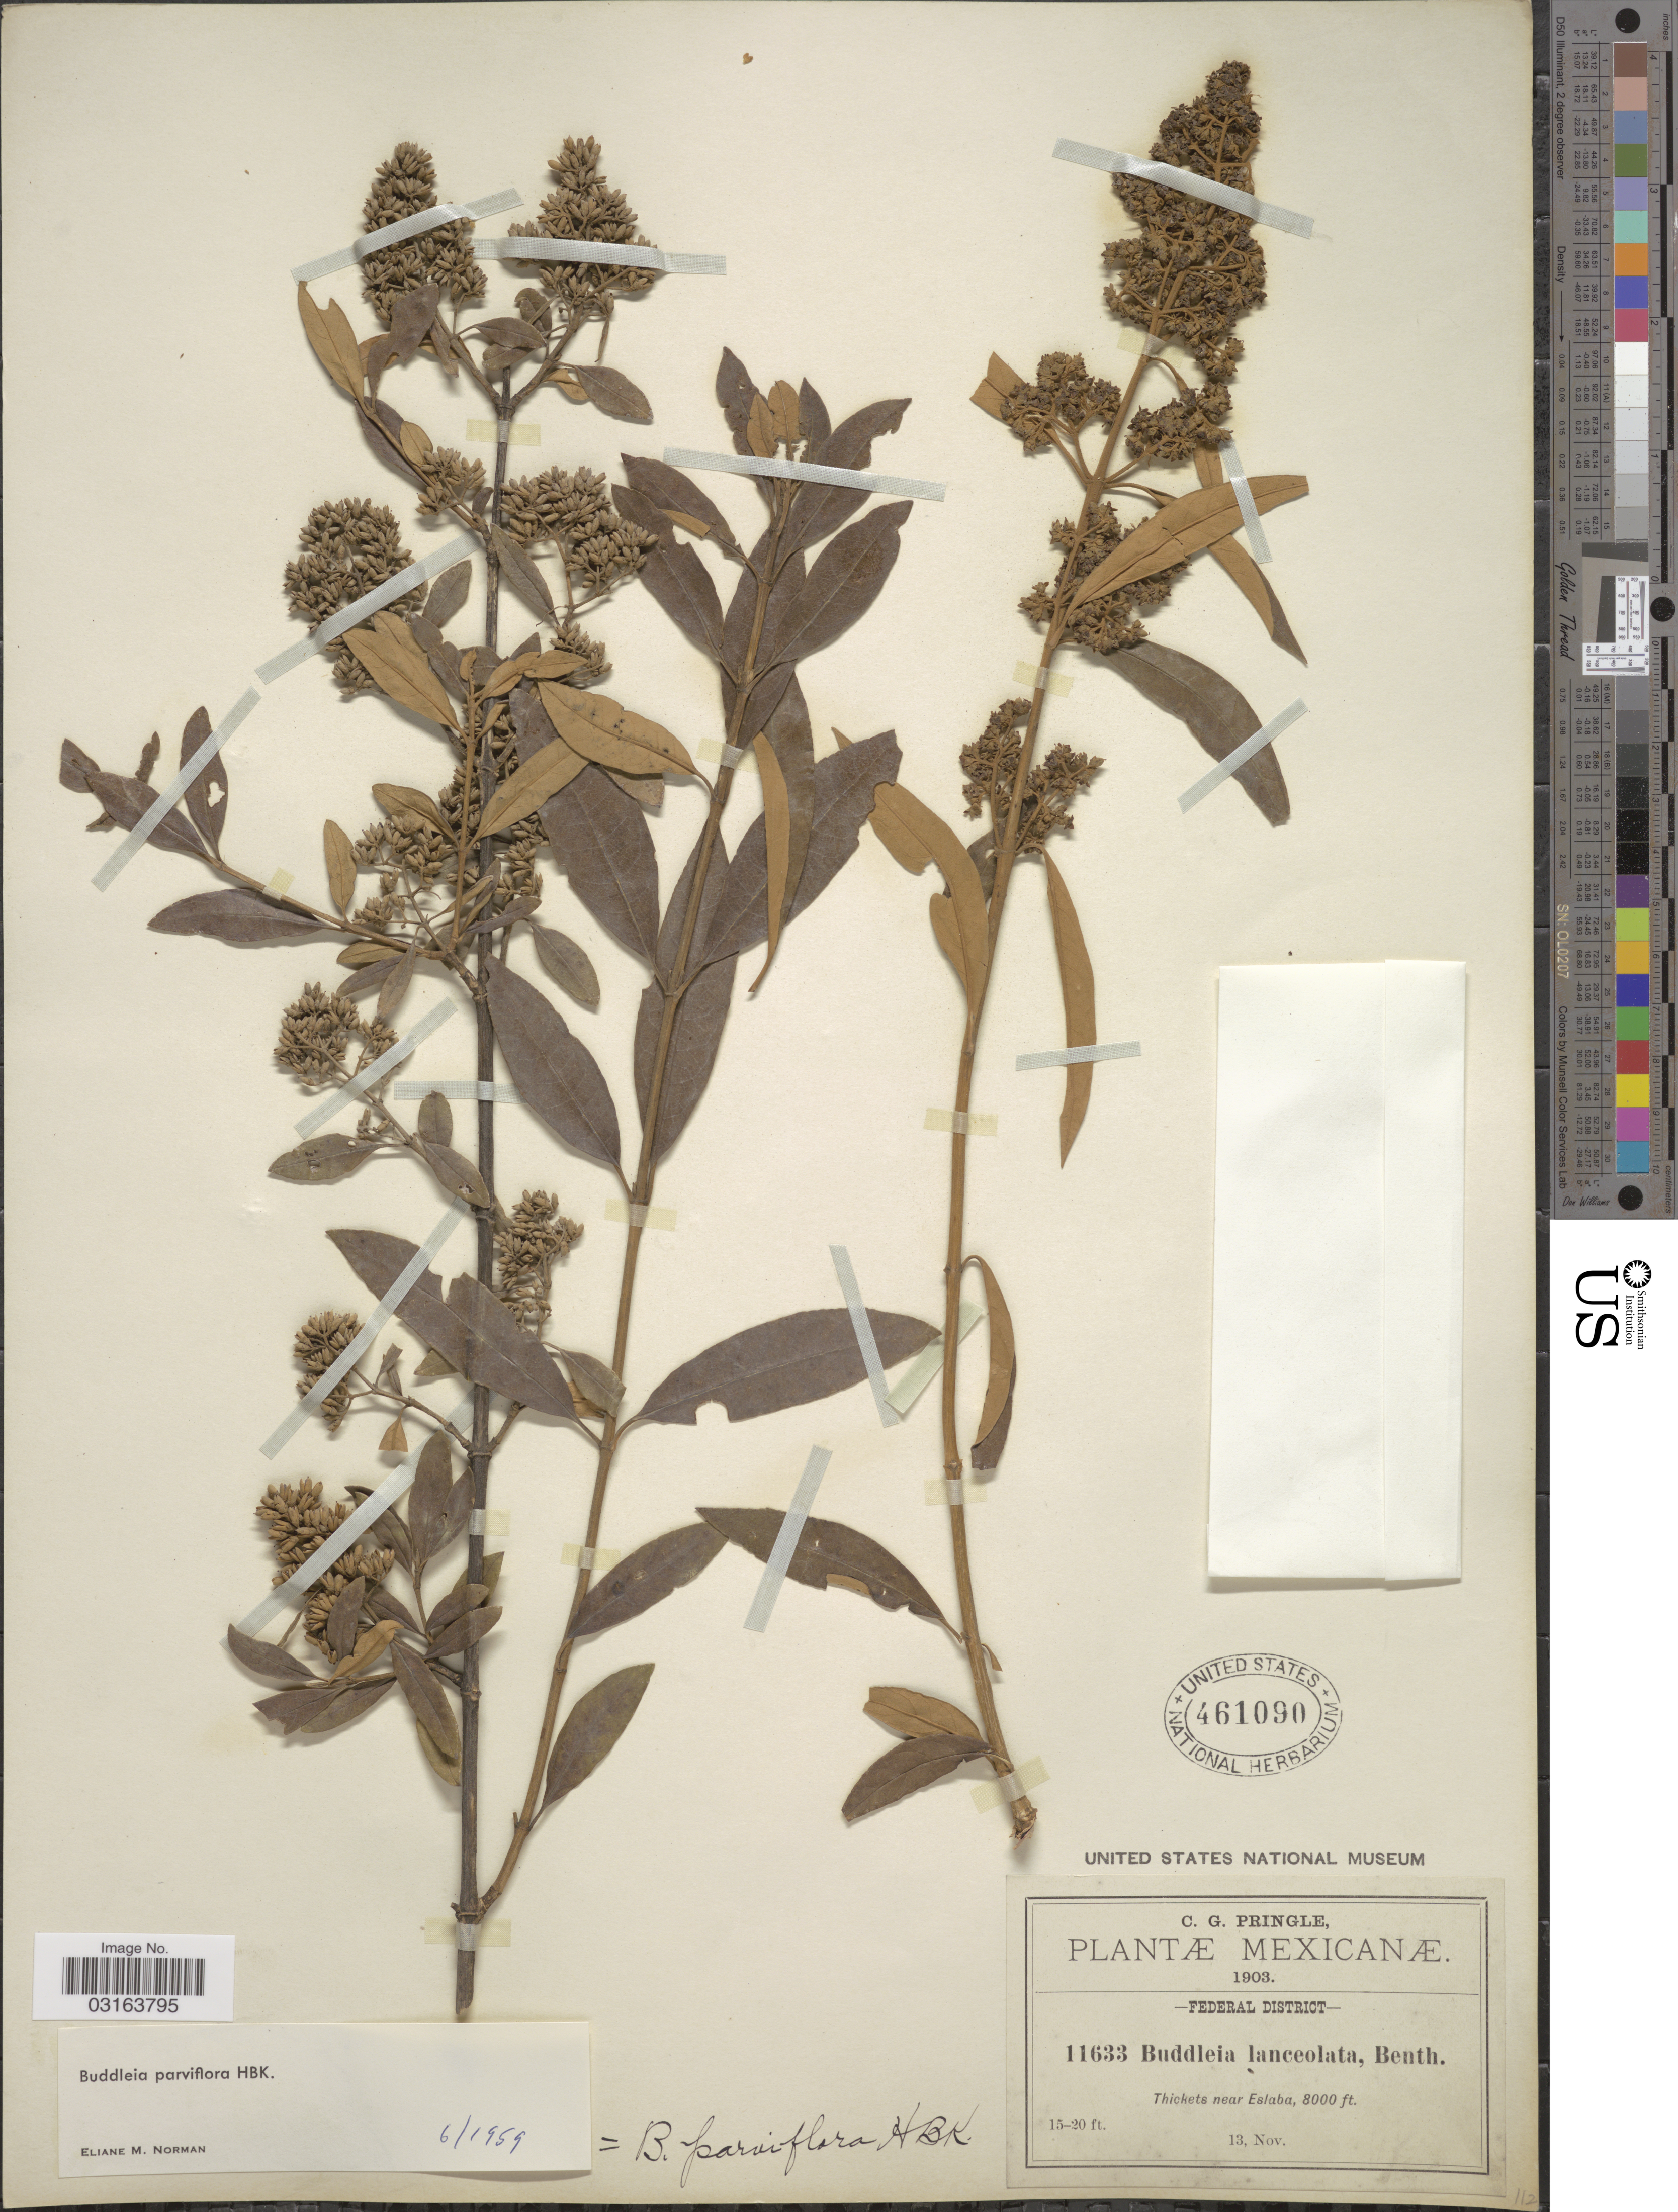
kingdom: Plantae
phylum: Tracheophyta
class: Magnoliopsida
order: Lamiales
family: Scrophulariaceae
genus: Buddleja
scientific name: Buddleja parviflora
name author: Kunth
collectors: C. G. Pringle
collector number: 11633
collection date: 1903-11-13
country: Mexico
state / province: Distrito Federal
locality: Federal District. Thickets near Eslaba.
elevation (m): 2438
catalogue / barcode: US 461090